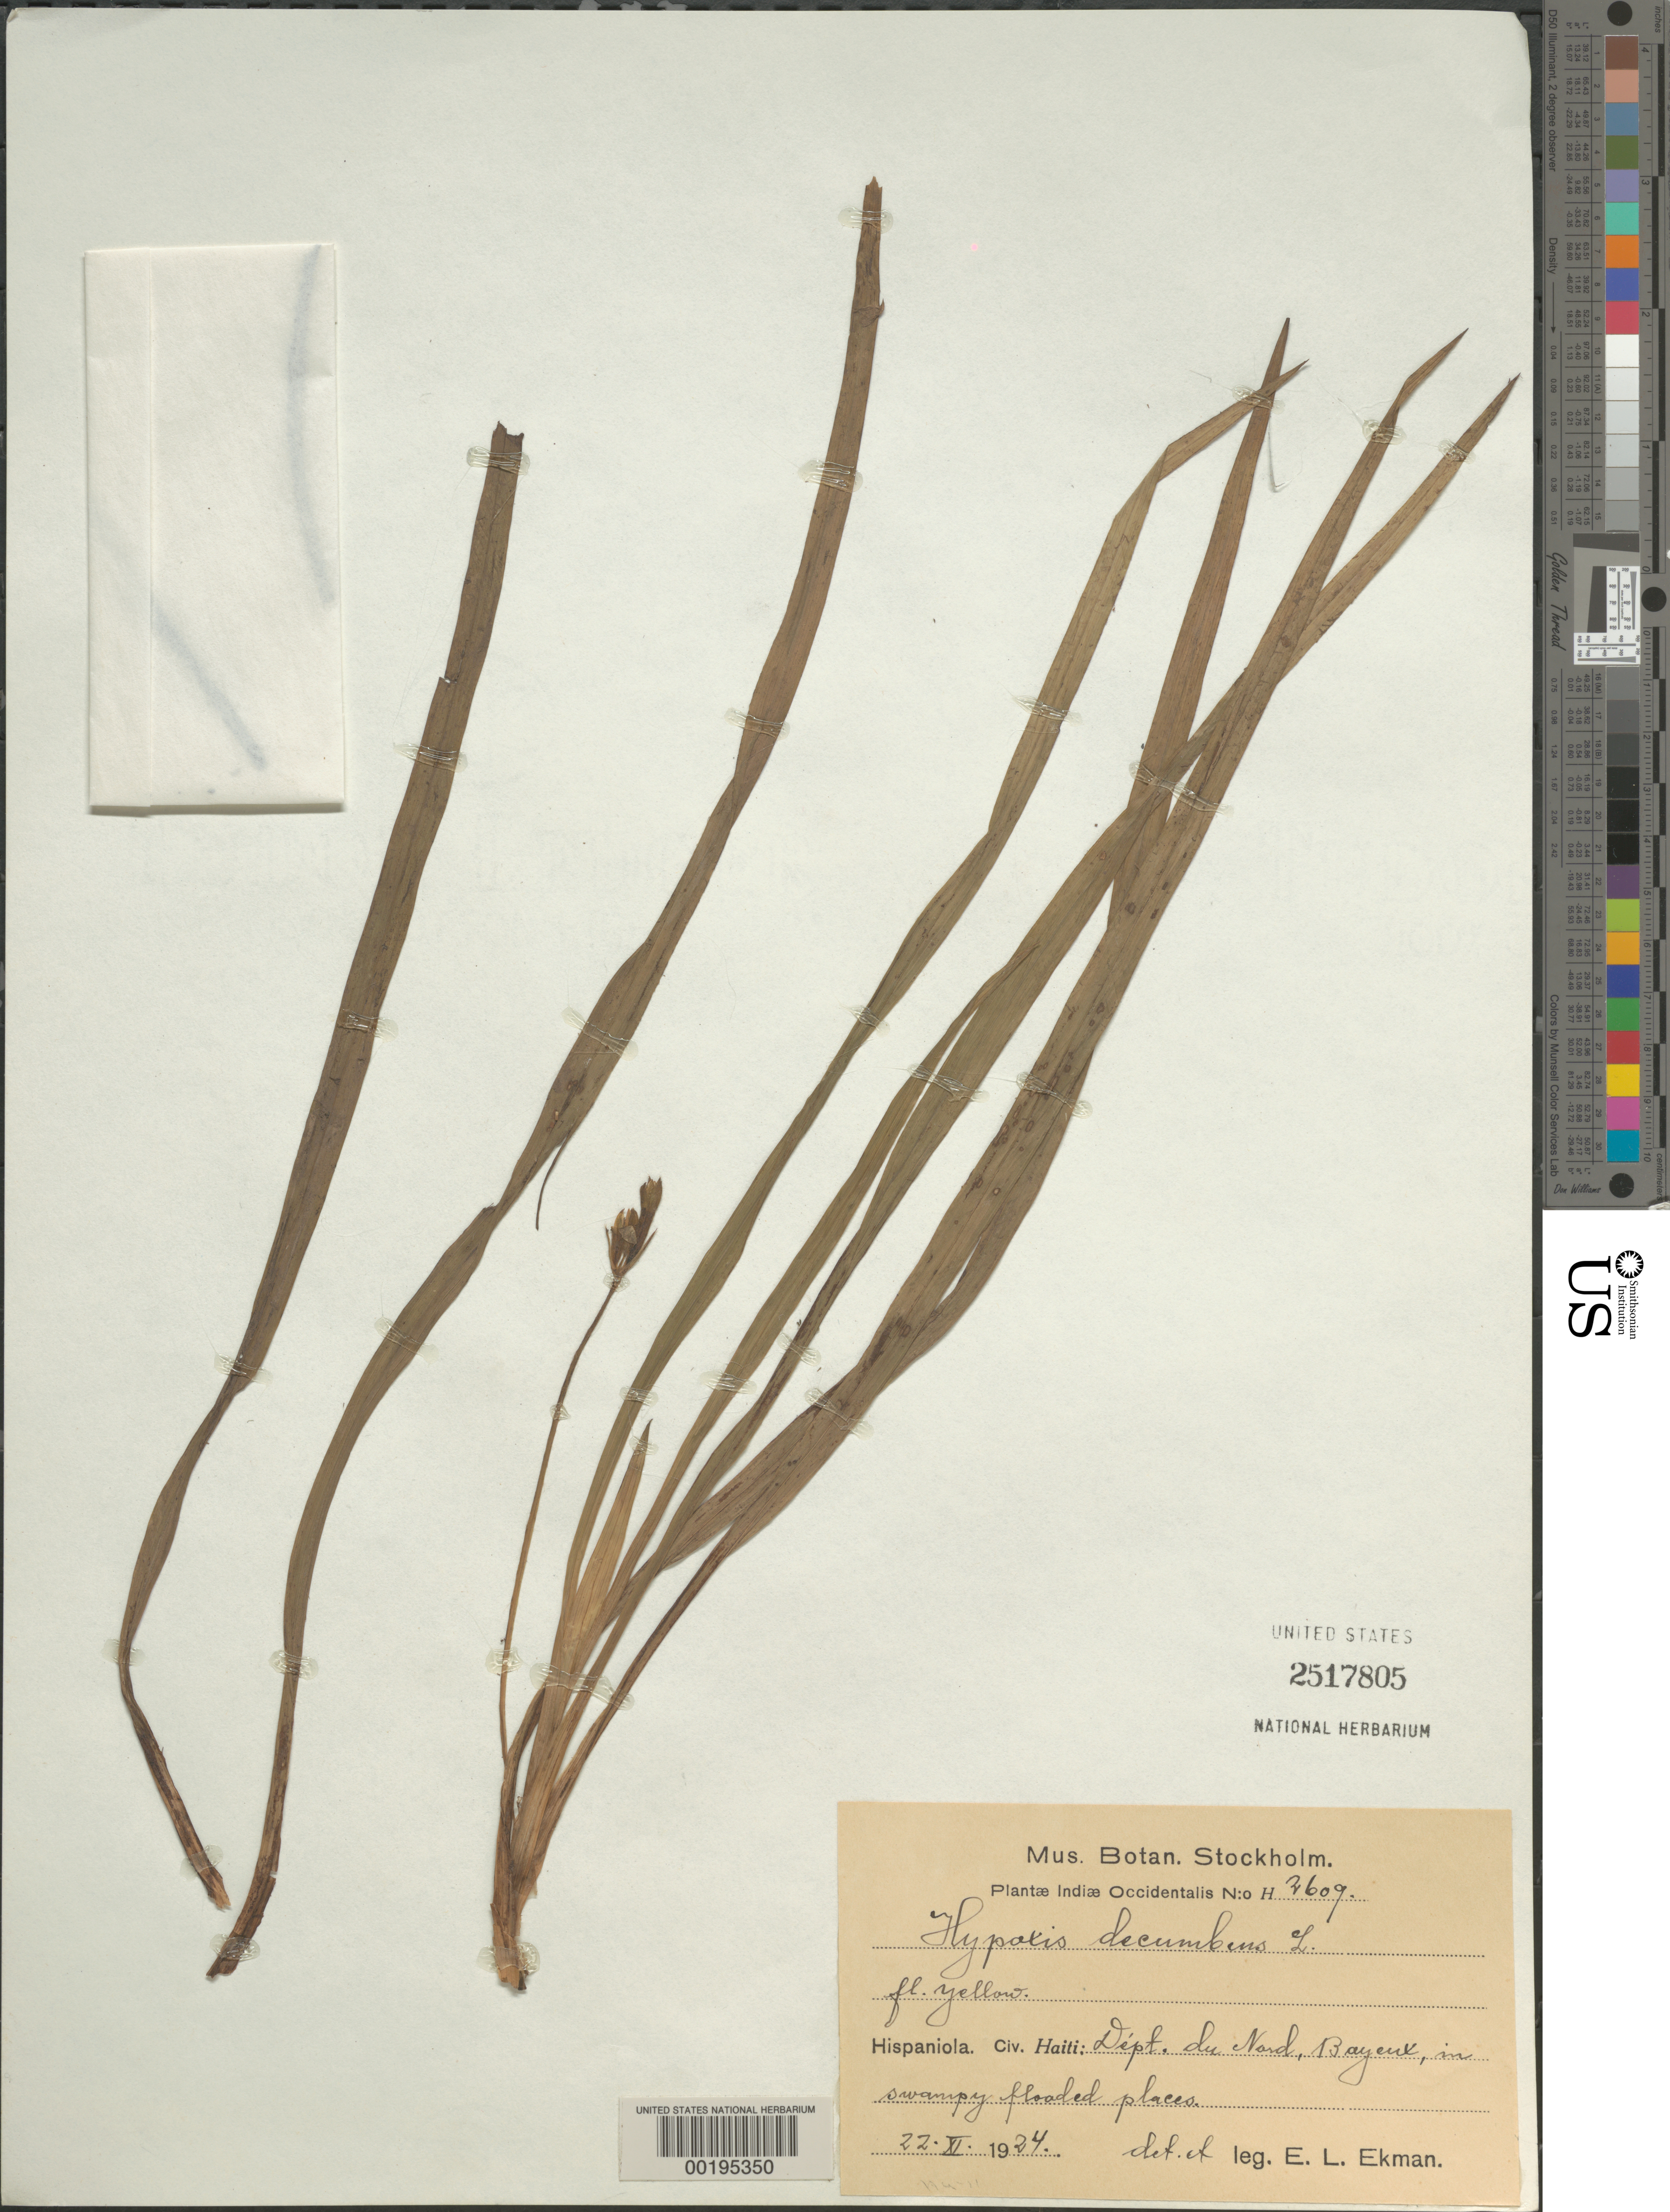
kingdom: Plantae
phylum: Tracheophyta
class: Liliopsida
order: Asparagales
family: Hypoxidaceae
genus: Hypoxis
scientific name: Hypoxis decumbens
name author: L.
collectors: E. L. Ekman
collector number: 3609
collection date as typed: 22 Nov 1924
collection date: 1924-11-22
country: Haiti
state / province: Nord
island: Hispaniola Island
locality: Bayeux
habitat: In swampy flooded places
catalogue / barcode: US 2517805